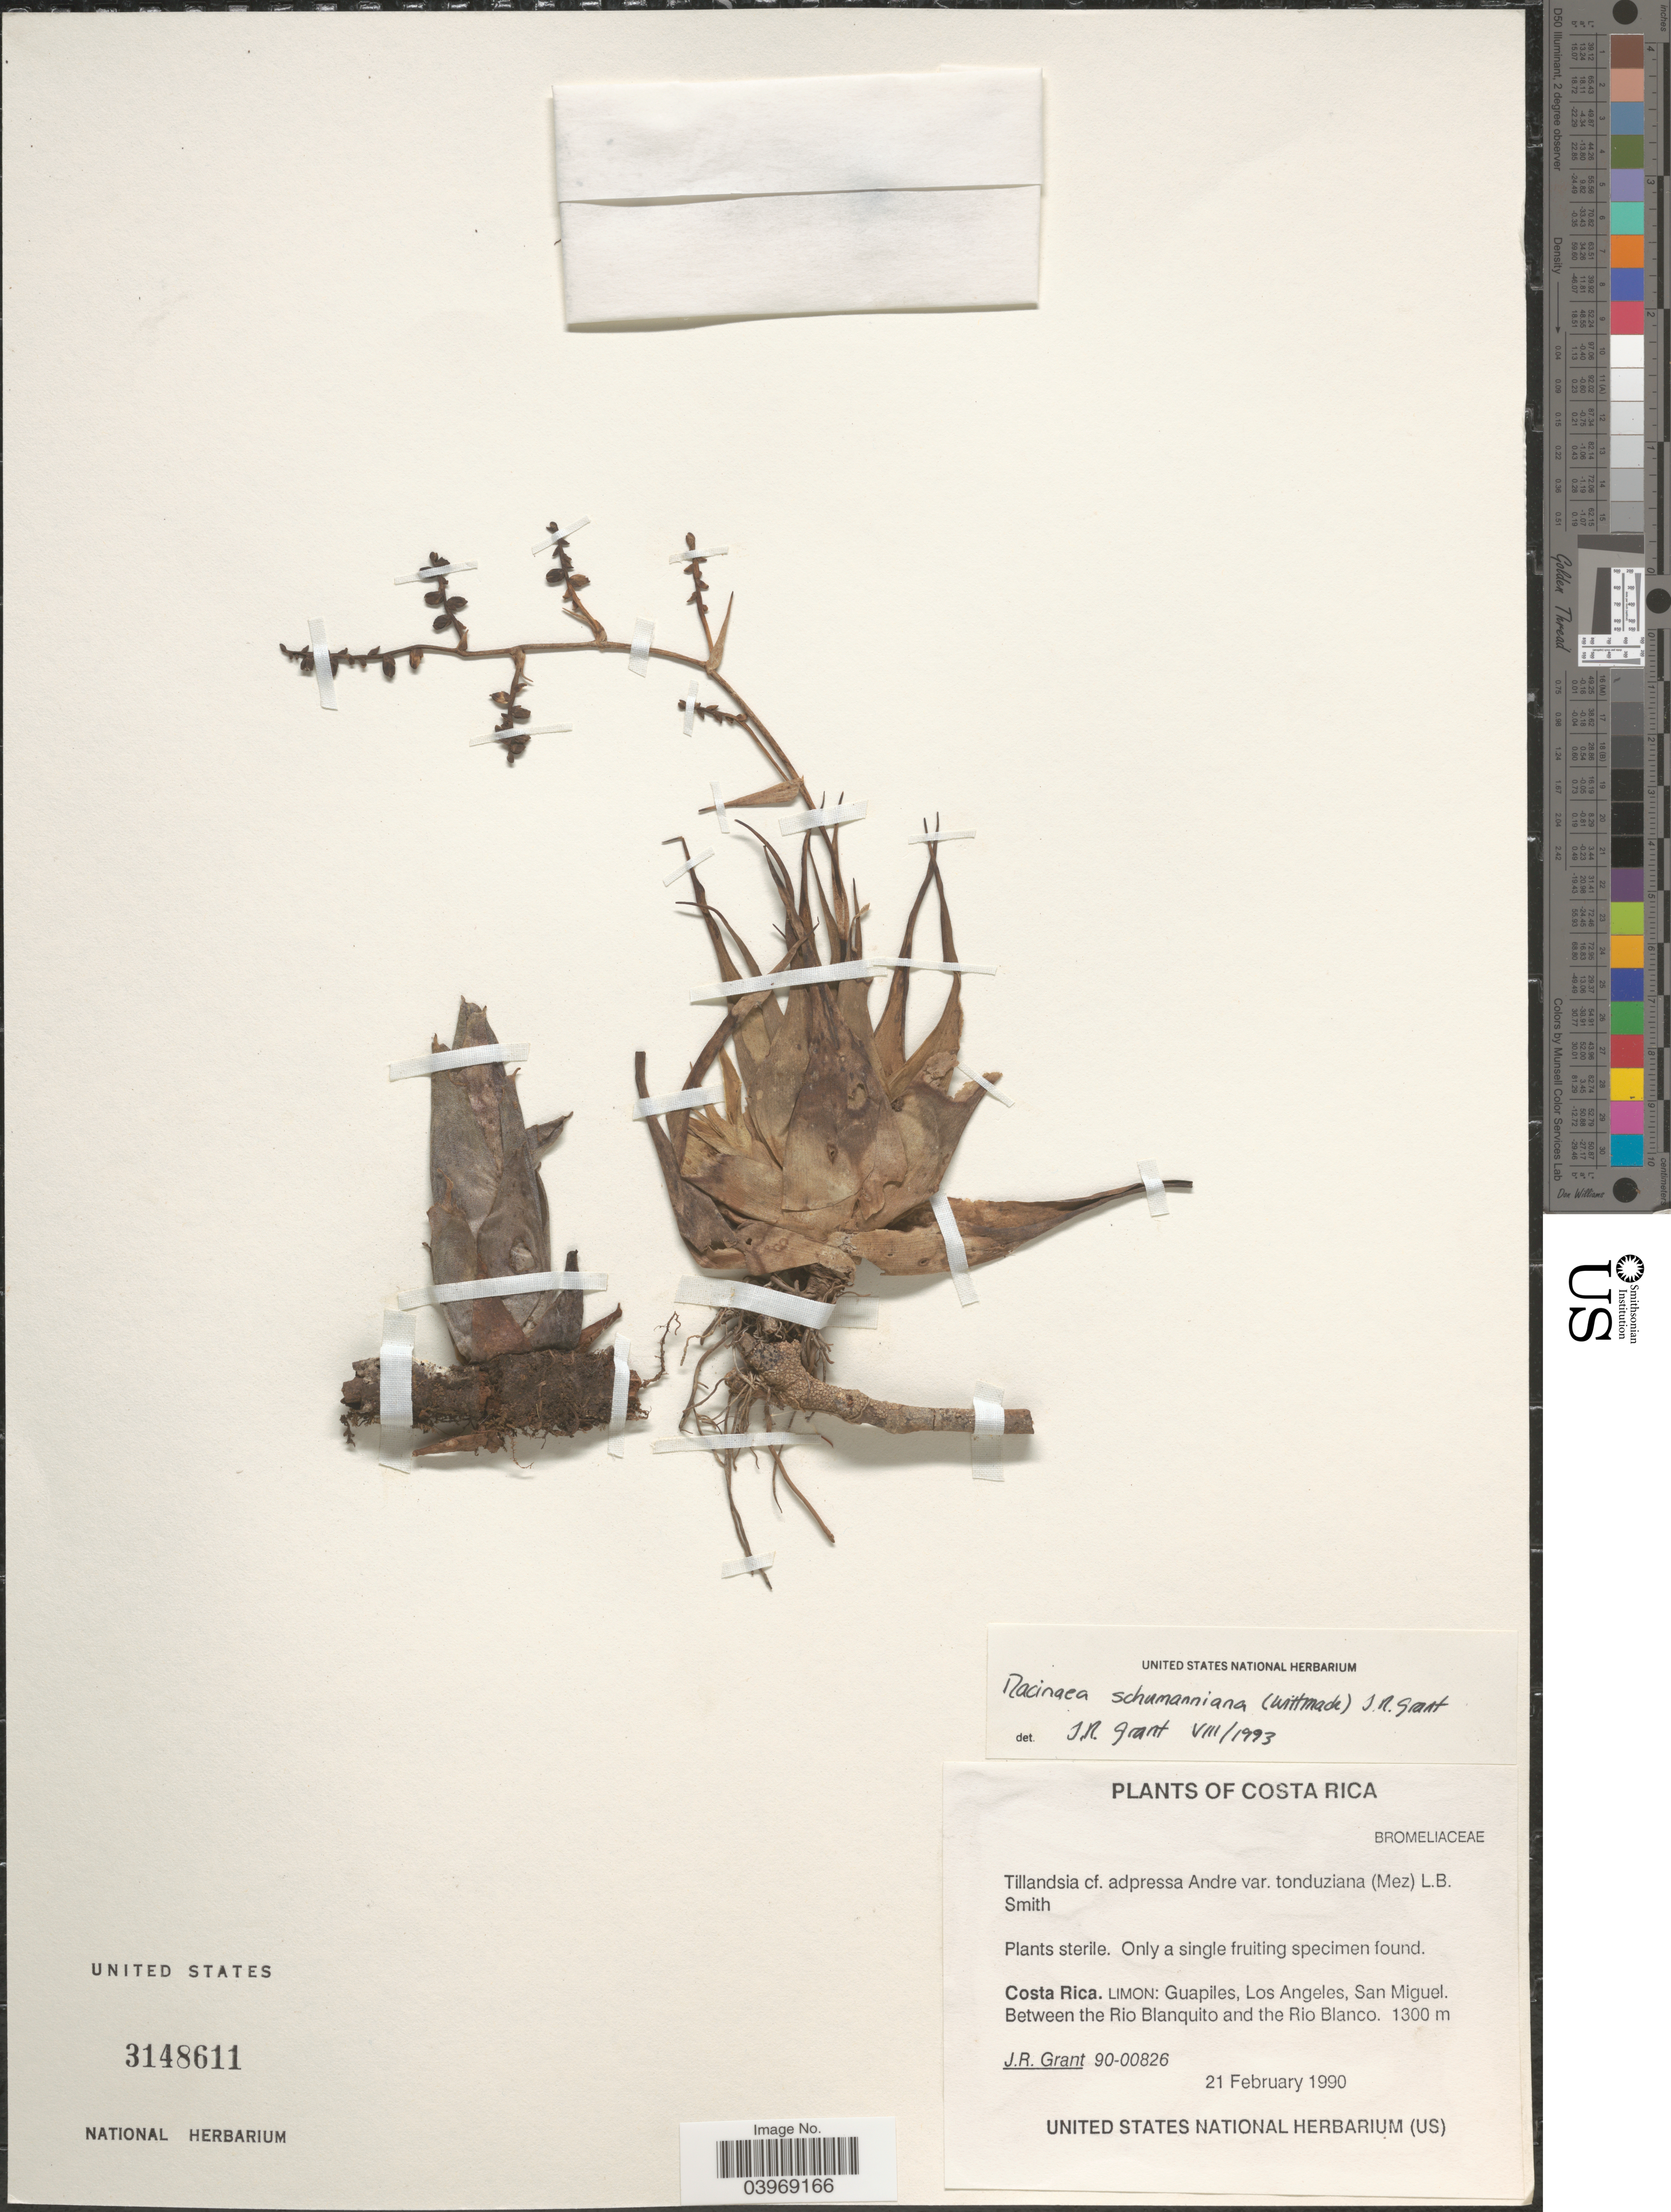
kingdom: Plantae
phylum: Tracheophyta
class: Liliopsida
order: Poales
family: Bromeliaceae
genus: Racinaea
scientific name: Racinaea schumanniana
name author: (Wittm.) J.R. Grant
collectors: J. Grant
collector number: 90-00826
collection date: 1990-02-21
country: Costa Rica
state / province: Limón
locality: Guapiles, Los Angeles, San Miguel. Between the Rio Blanquito and the Rio Blanco.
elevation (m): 1300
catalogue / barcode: US 3148611